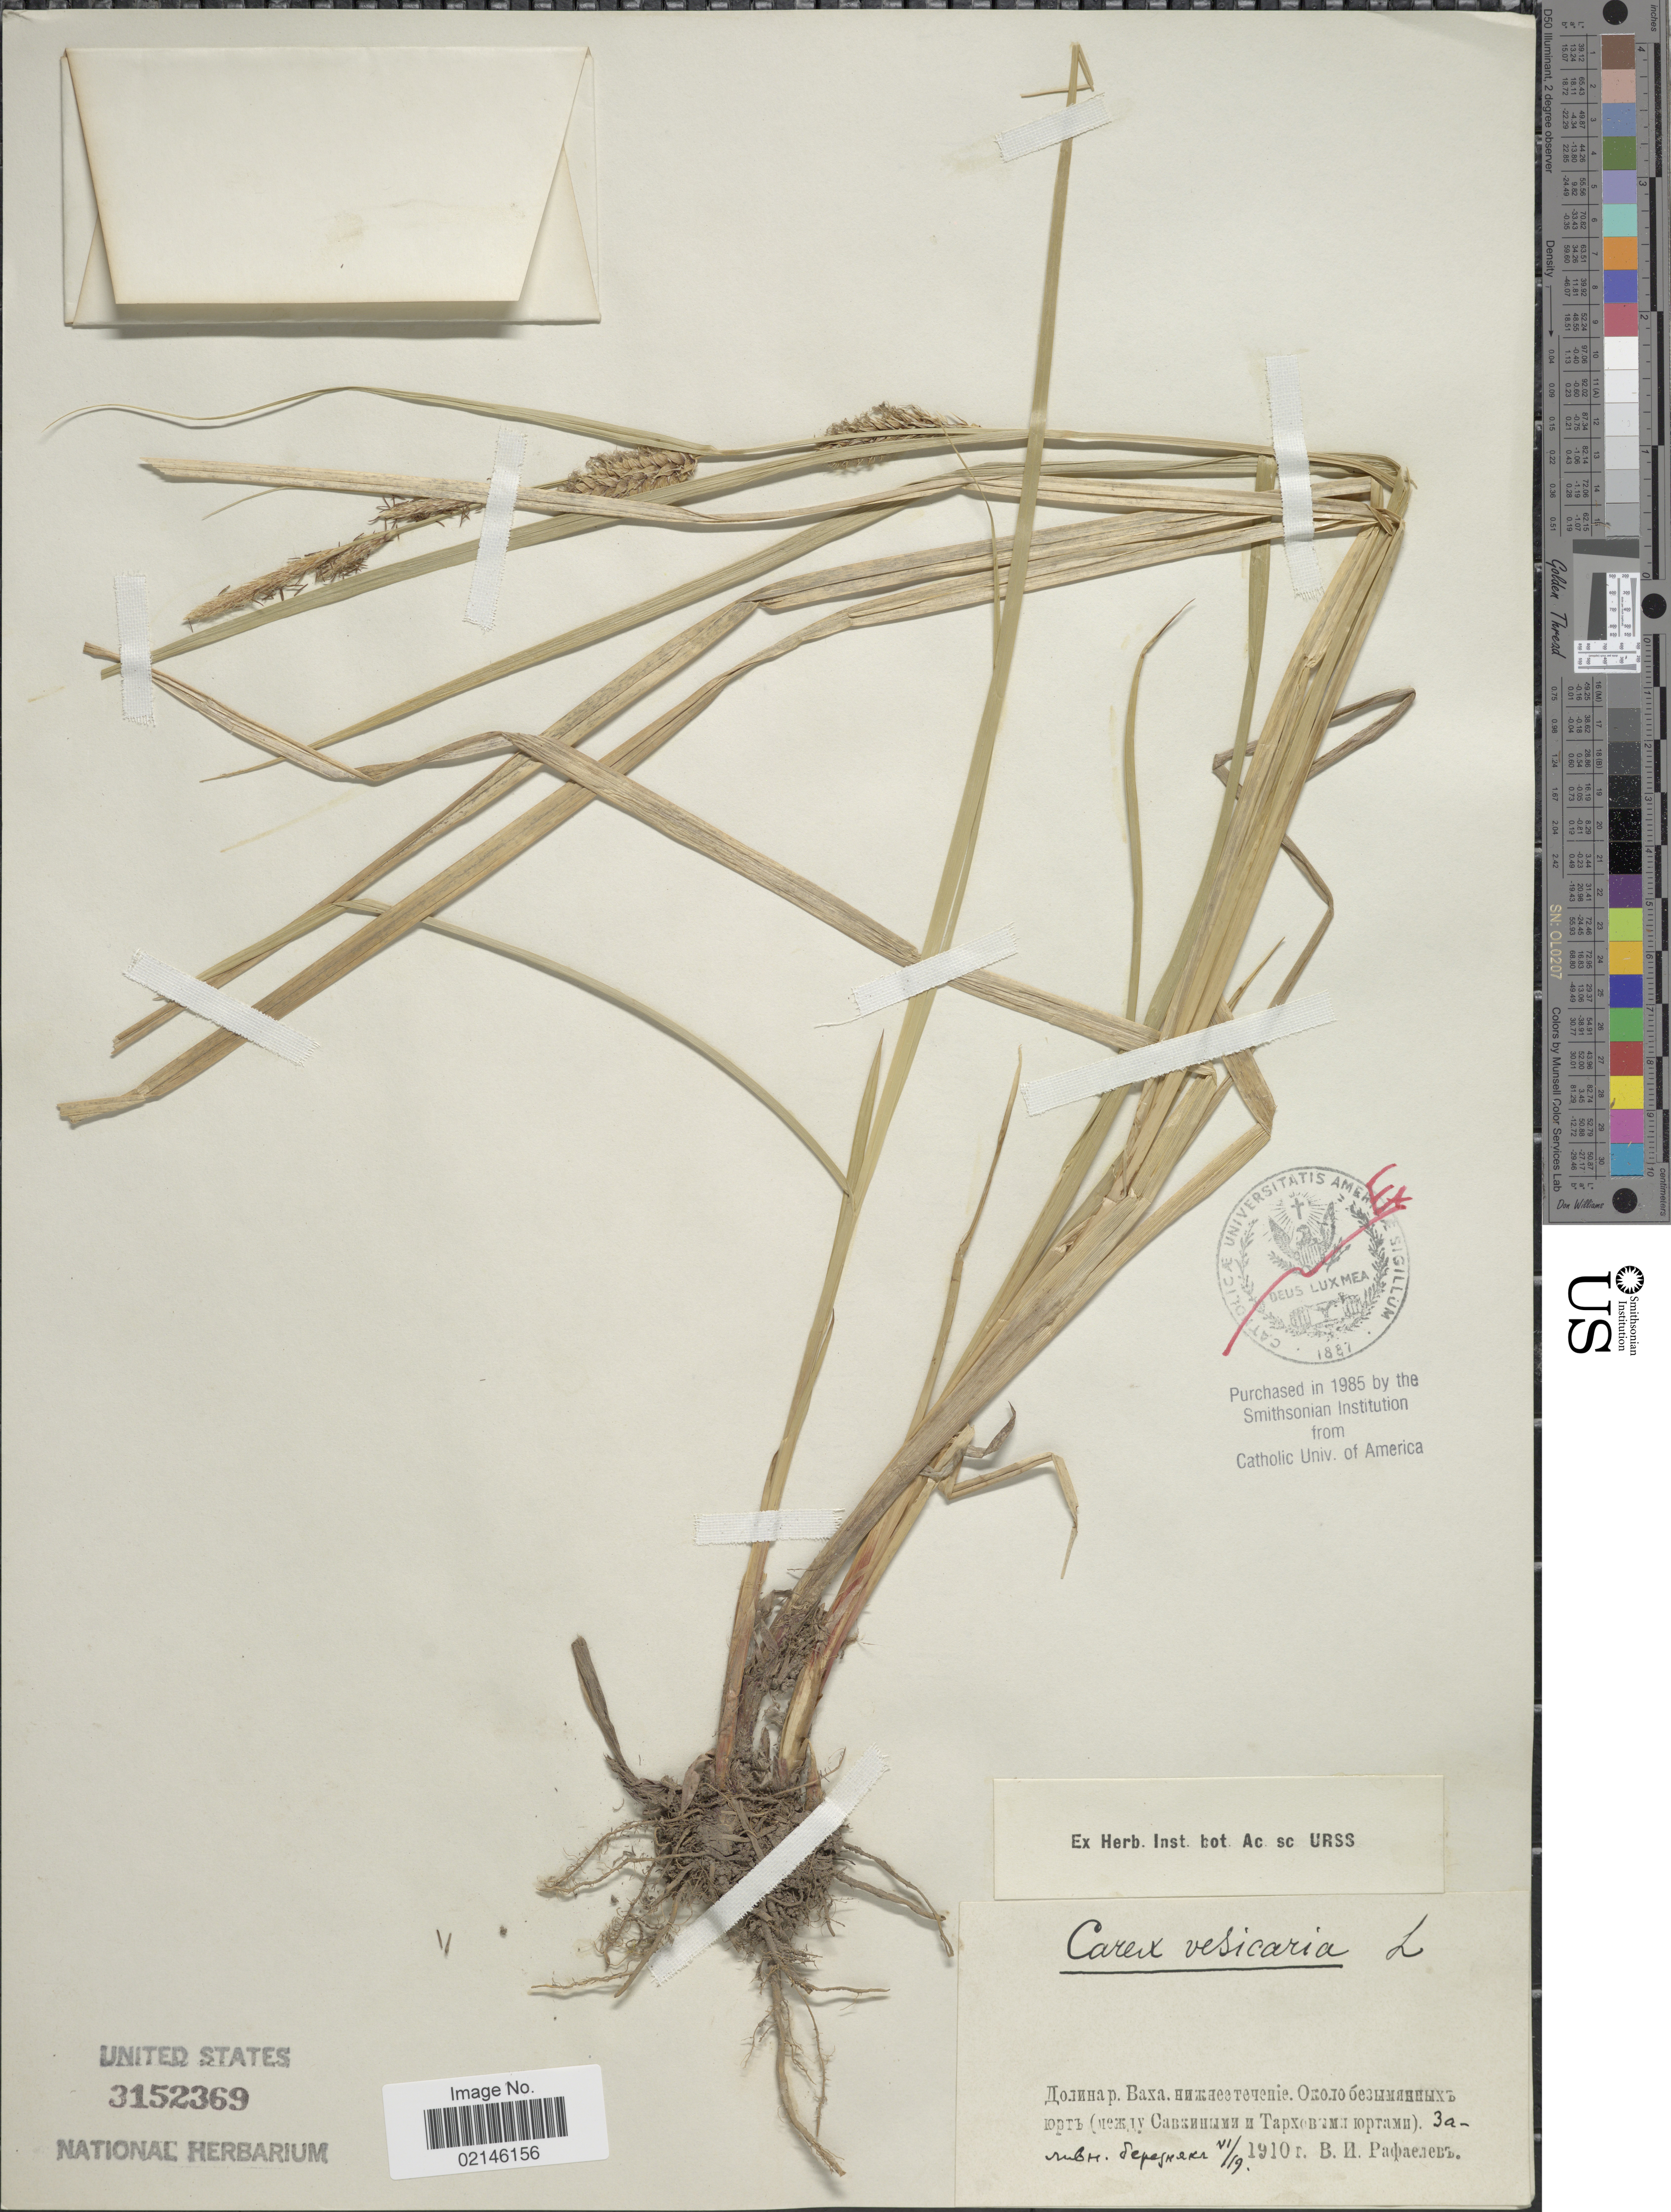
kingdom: Plantae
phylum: Tracheophyta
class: Liliopsida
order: Poales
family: Cyperaceae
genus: Carex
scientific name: Carex vesicaria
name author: L.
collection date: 1910-06-19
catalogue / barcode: US 3152369